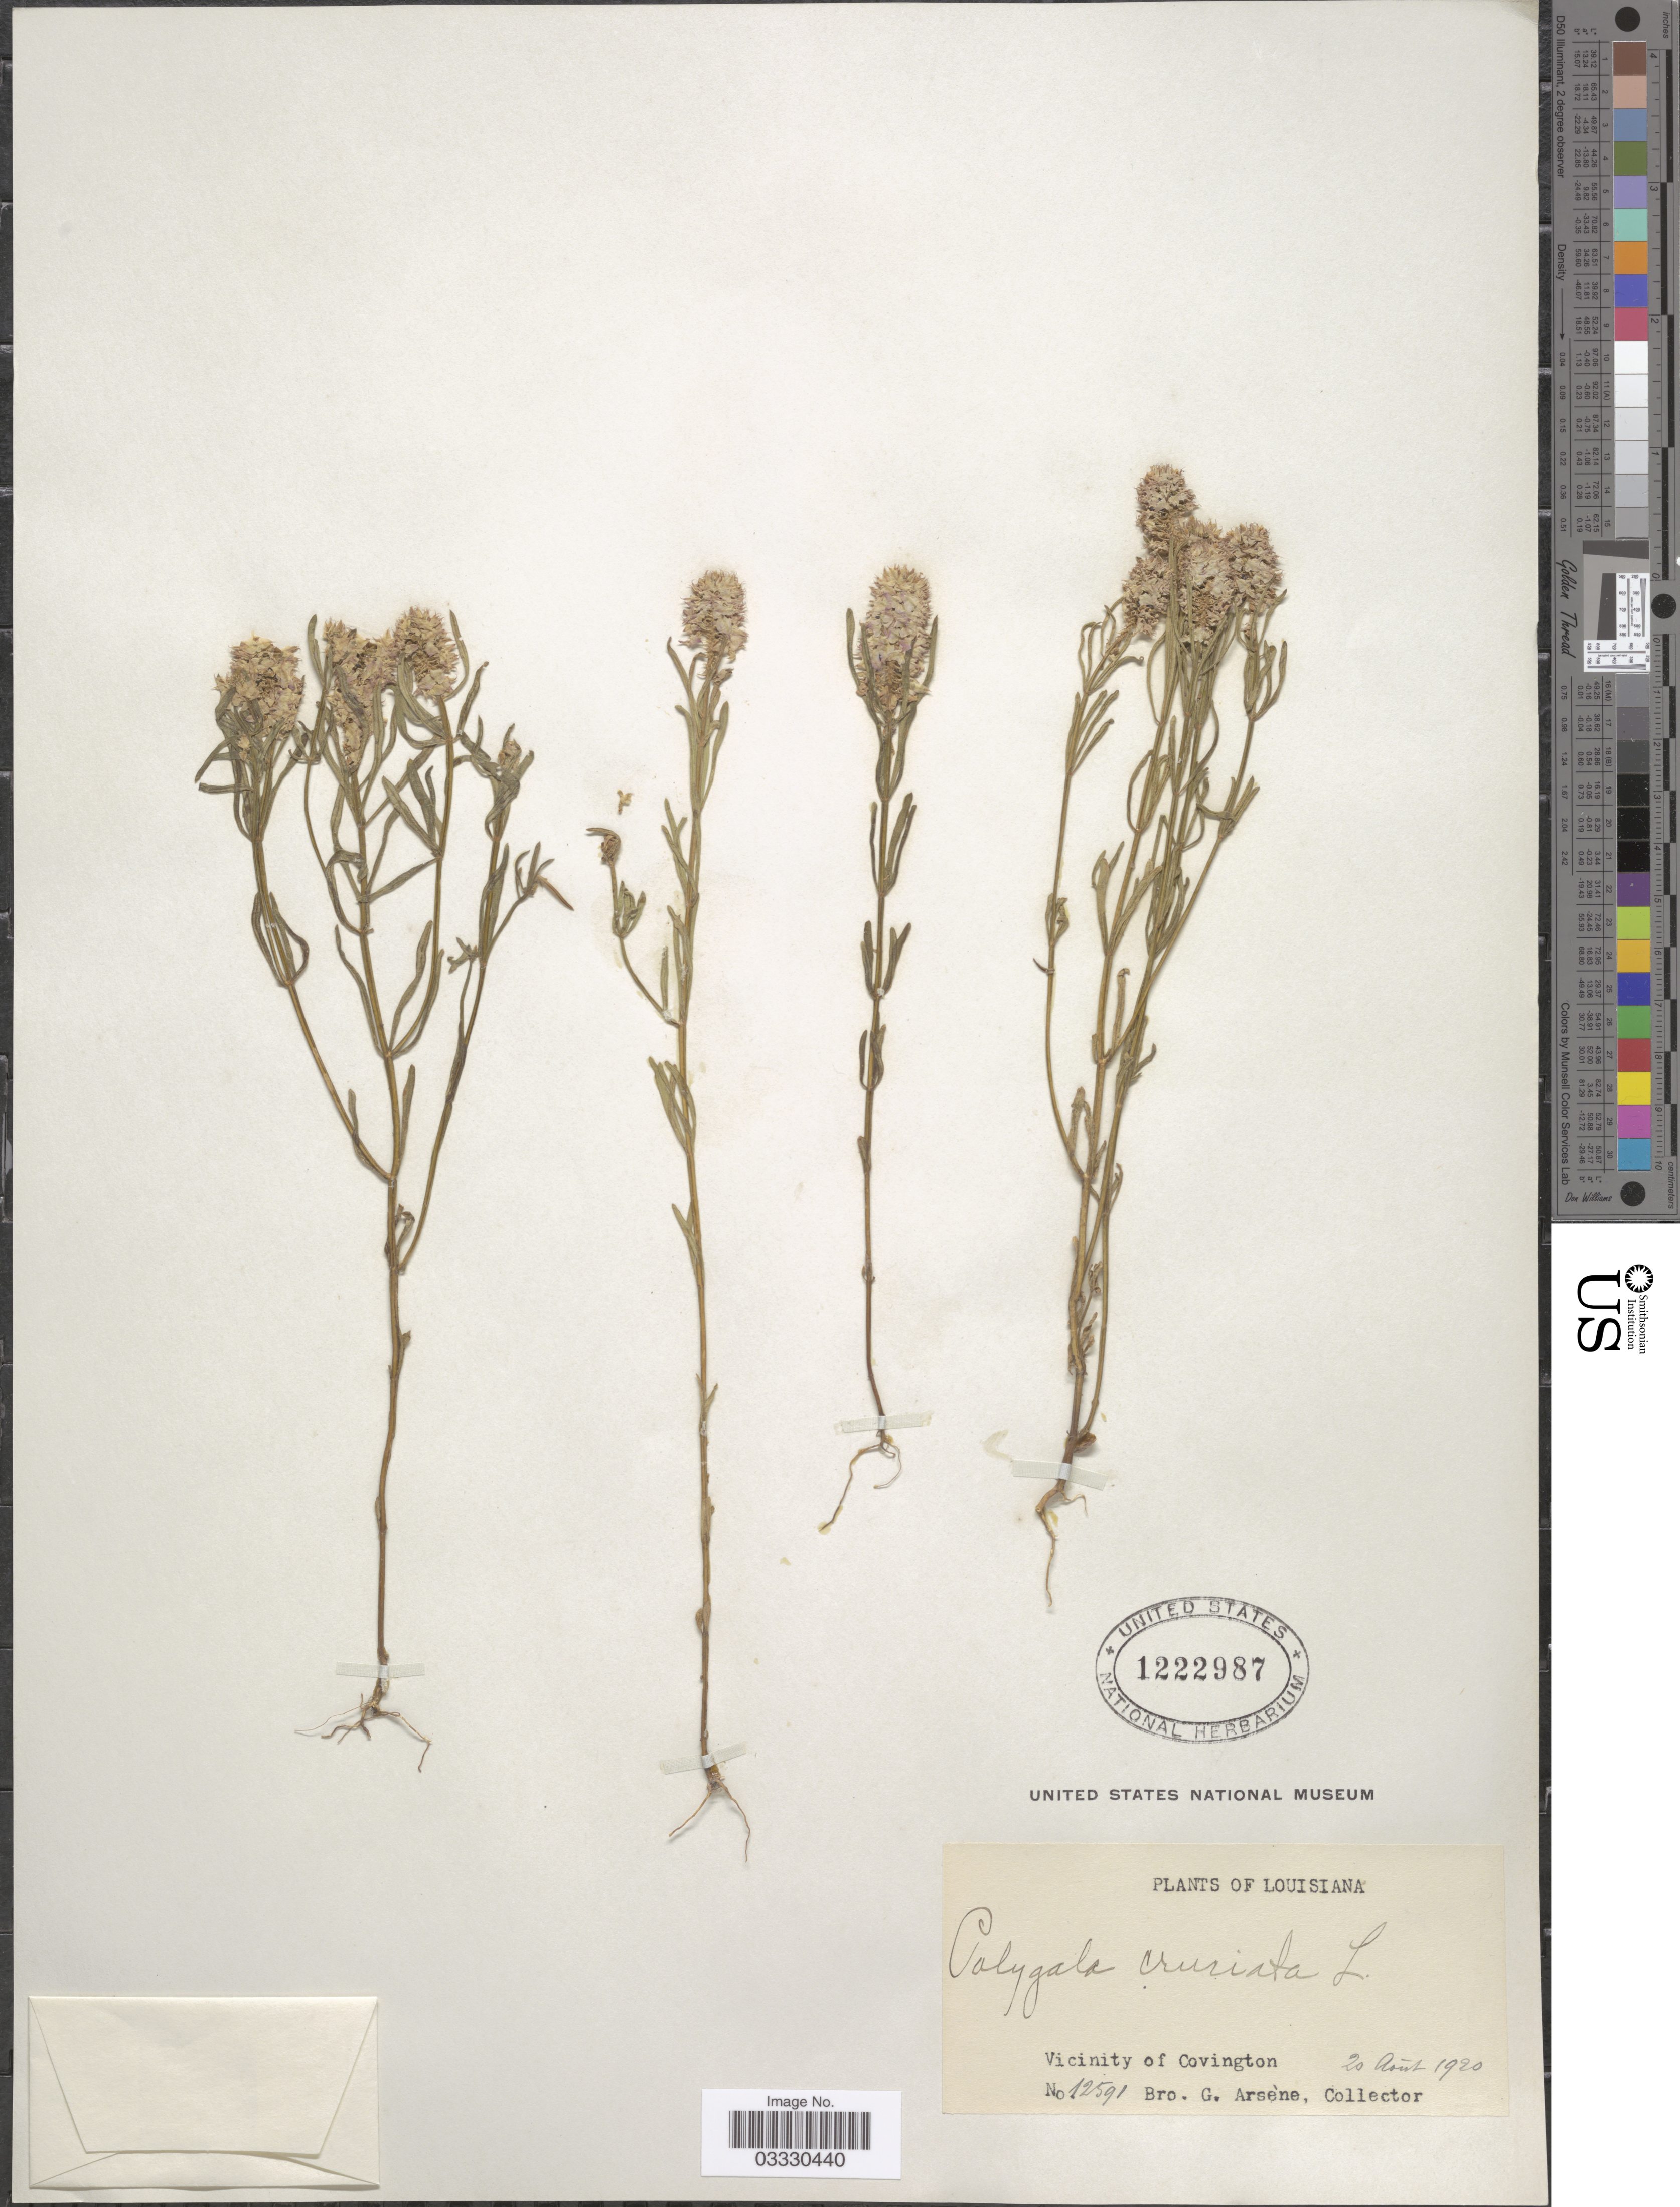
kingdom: Plantae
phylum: Tracheophyta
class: Magnoliopsida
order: Fabales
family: Polygalaceae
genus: Polygala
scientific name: Polygala cruciata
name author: L.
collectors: Bro. G. Arsène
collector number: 12591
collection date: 1920-08-20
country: United States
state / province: Louisiana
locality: Vicinity of Covington.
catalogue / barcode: US 1222987